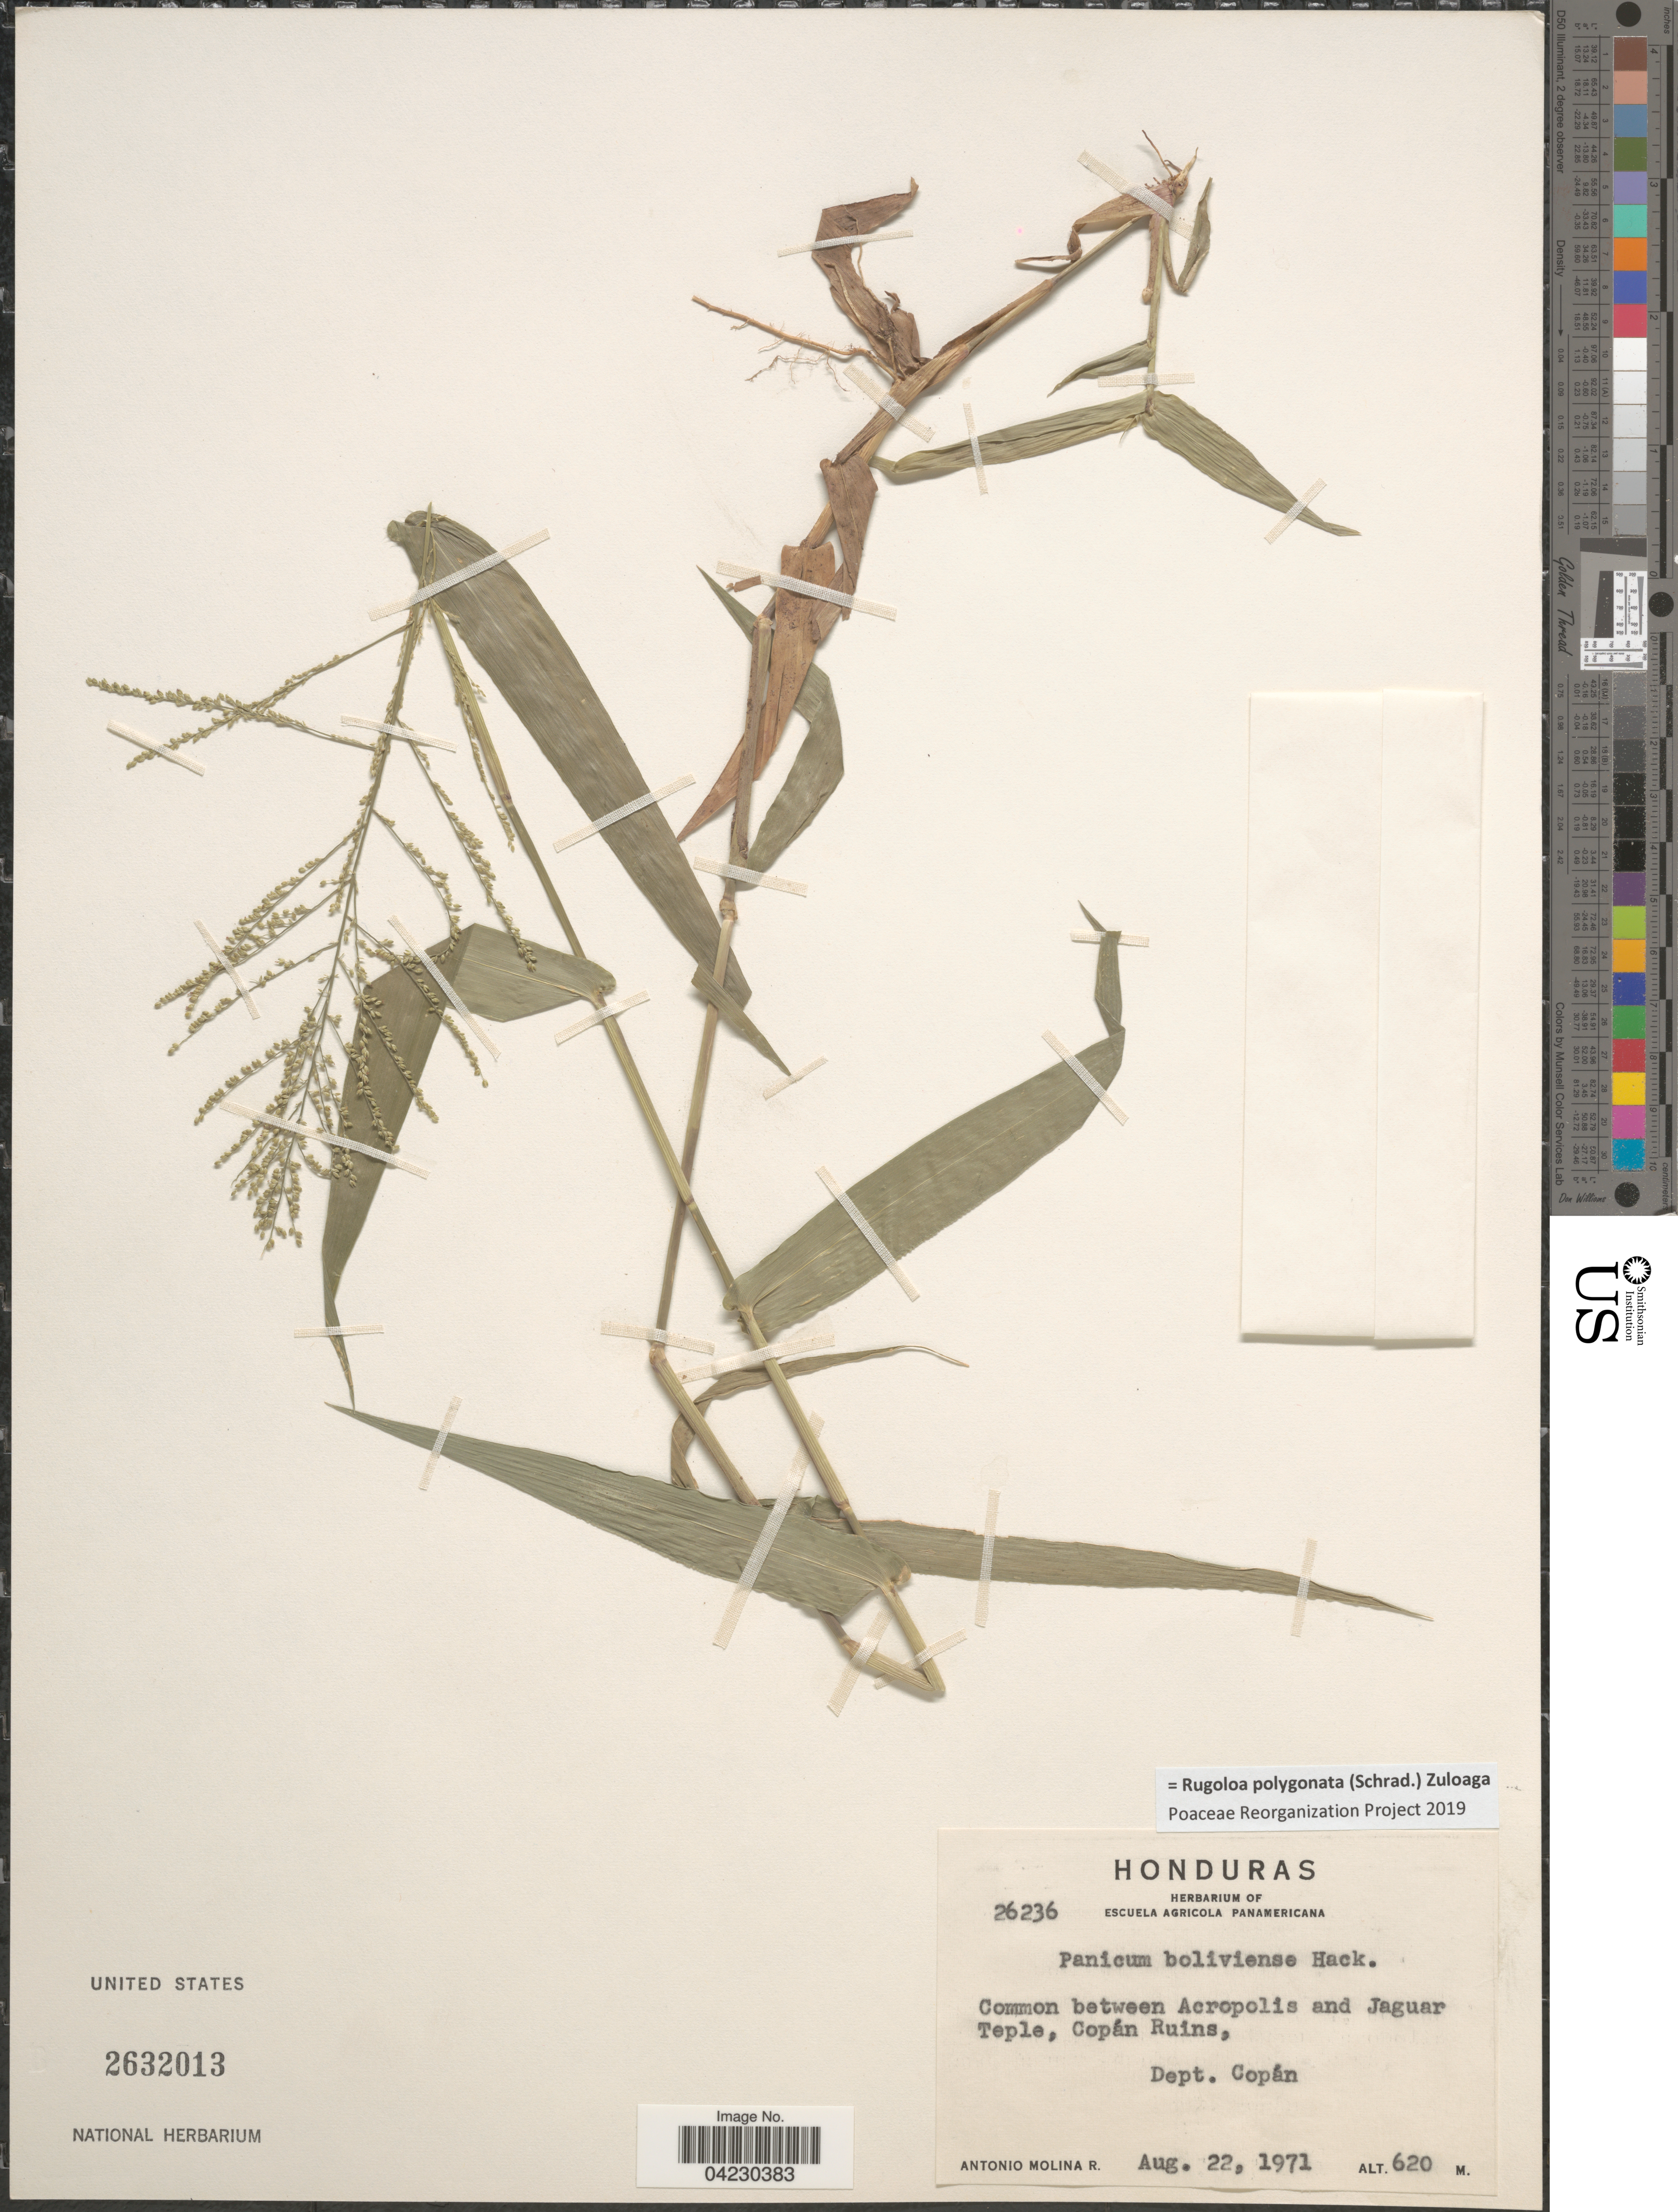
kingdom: Plantae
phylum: Tracheophyta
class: Liliopsida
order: Poales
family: Poaceae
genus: Rugoloa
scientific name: Rugoloa polygonata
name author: (Schrad.) Zuloaga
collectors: A. Molina R.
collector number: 26236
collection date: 1971-08-22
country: Honduras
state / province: Copan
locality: Common between Acropolis and Jaguar Teple, Copán Ruins, Dept. Copán.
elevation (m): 620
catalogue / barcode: US 2632013